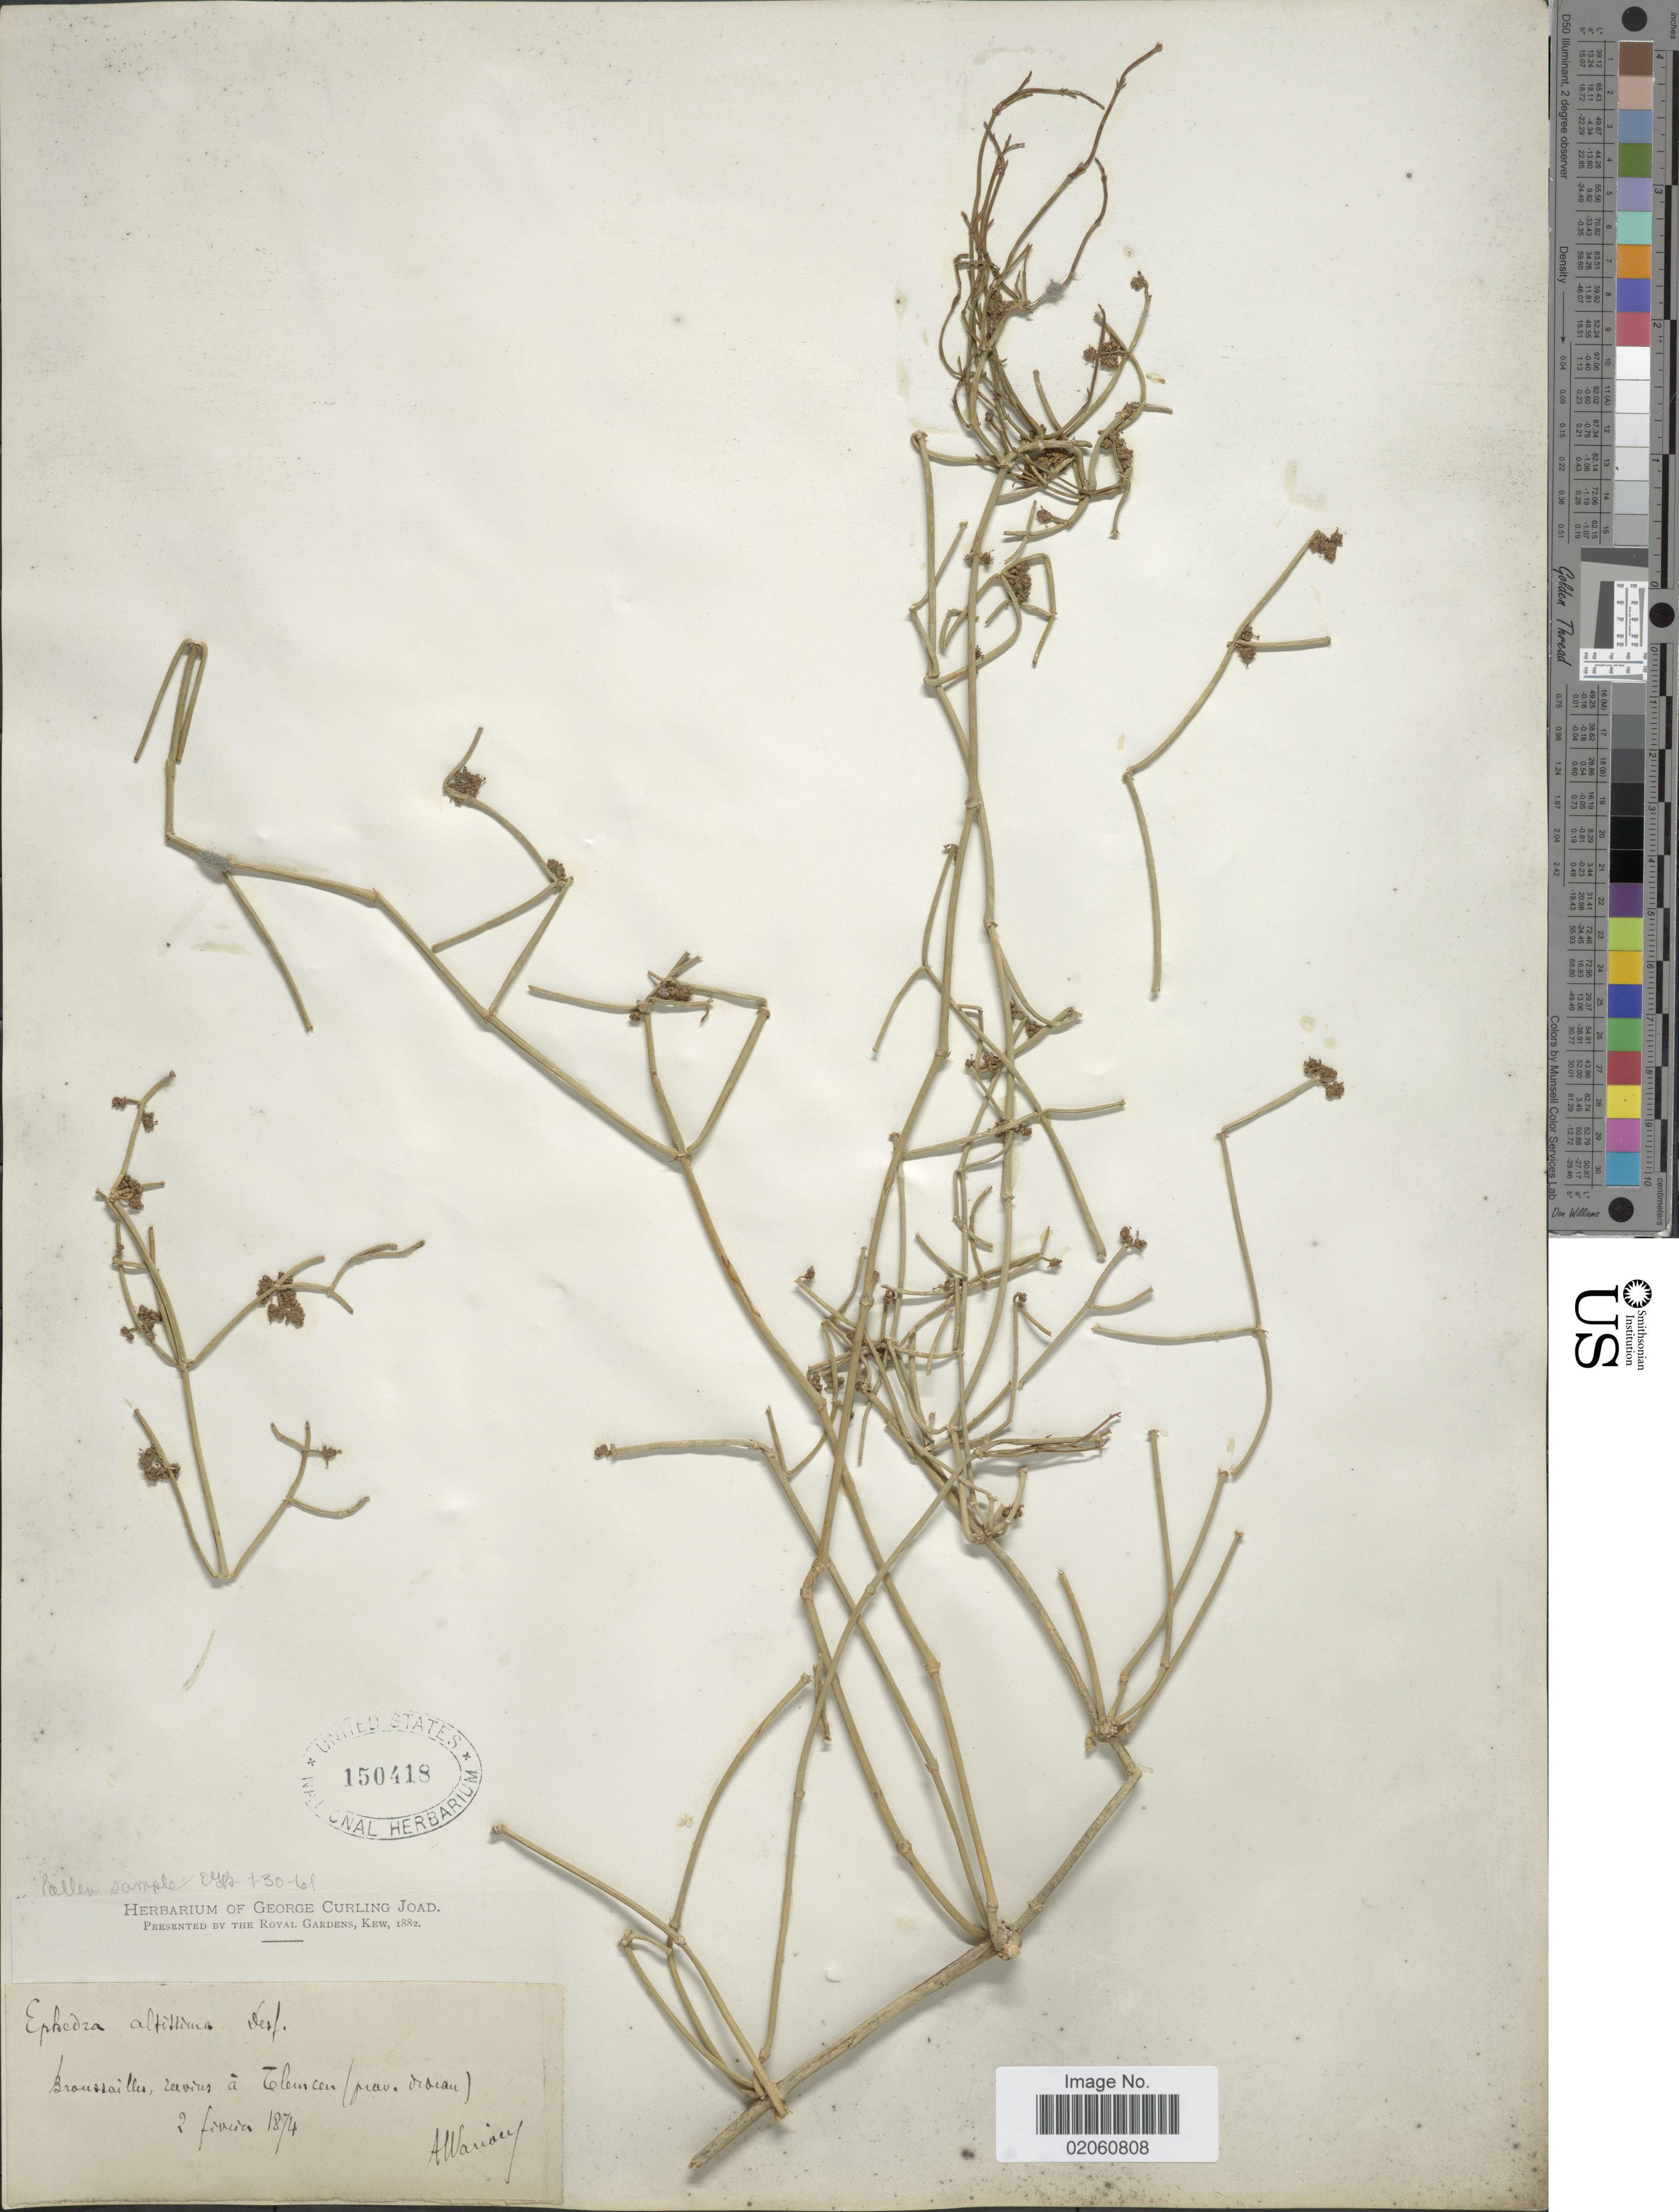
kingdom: Plantae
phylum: Tracheophyta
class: Gnetopsida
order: Ephedrales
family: Ephedraceae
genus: Ephedra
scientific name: Ephedra altissima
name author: Desf.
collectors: A. Warion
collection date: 1874-02-02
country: Algeria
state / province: Oran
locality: Broussailles, ravins á Tlemcen (prov. Oran)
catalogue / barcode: US 150418